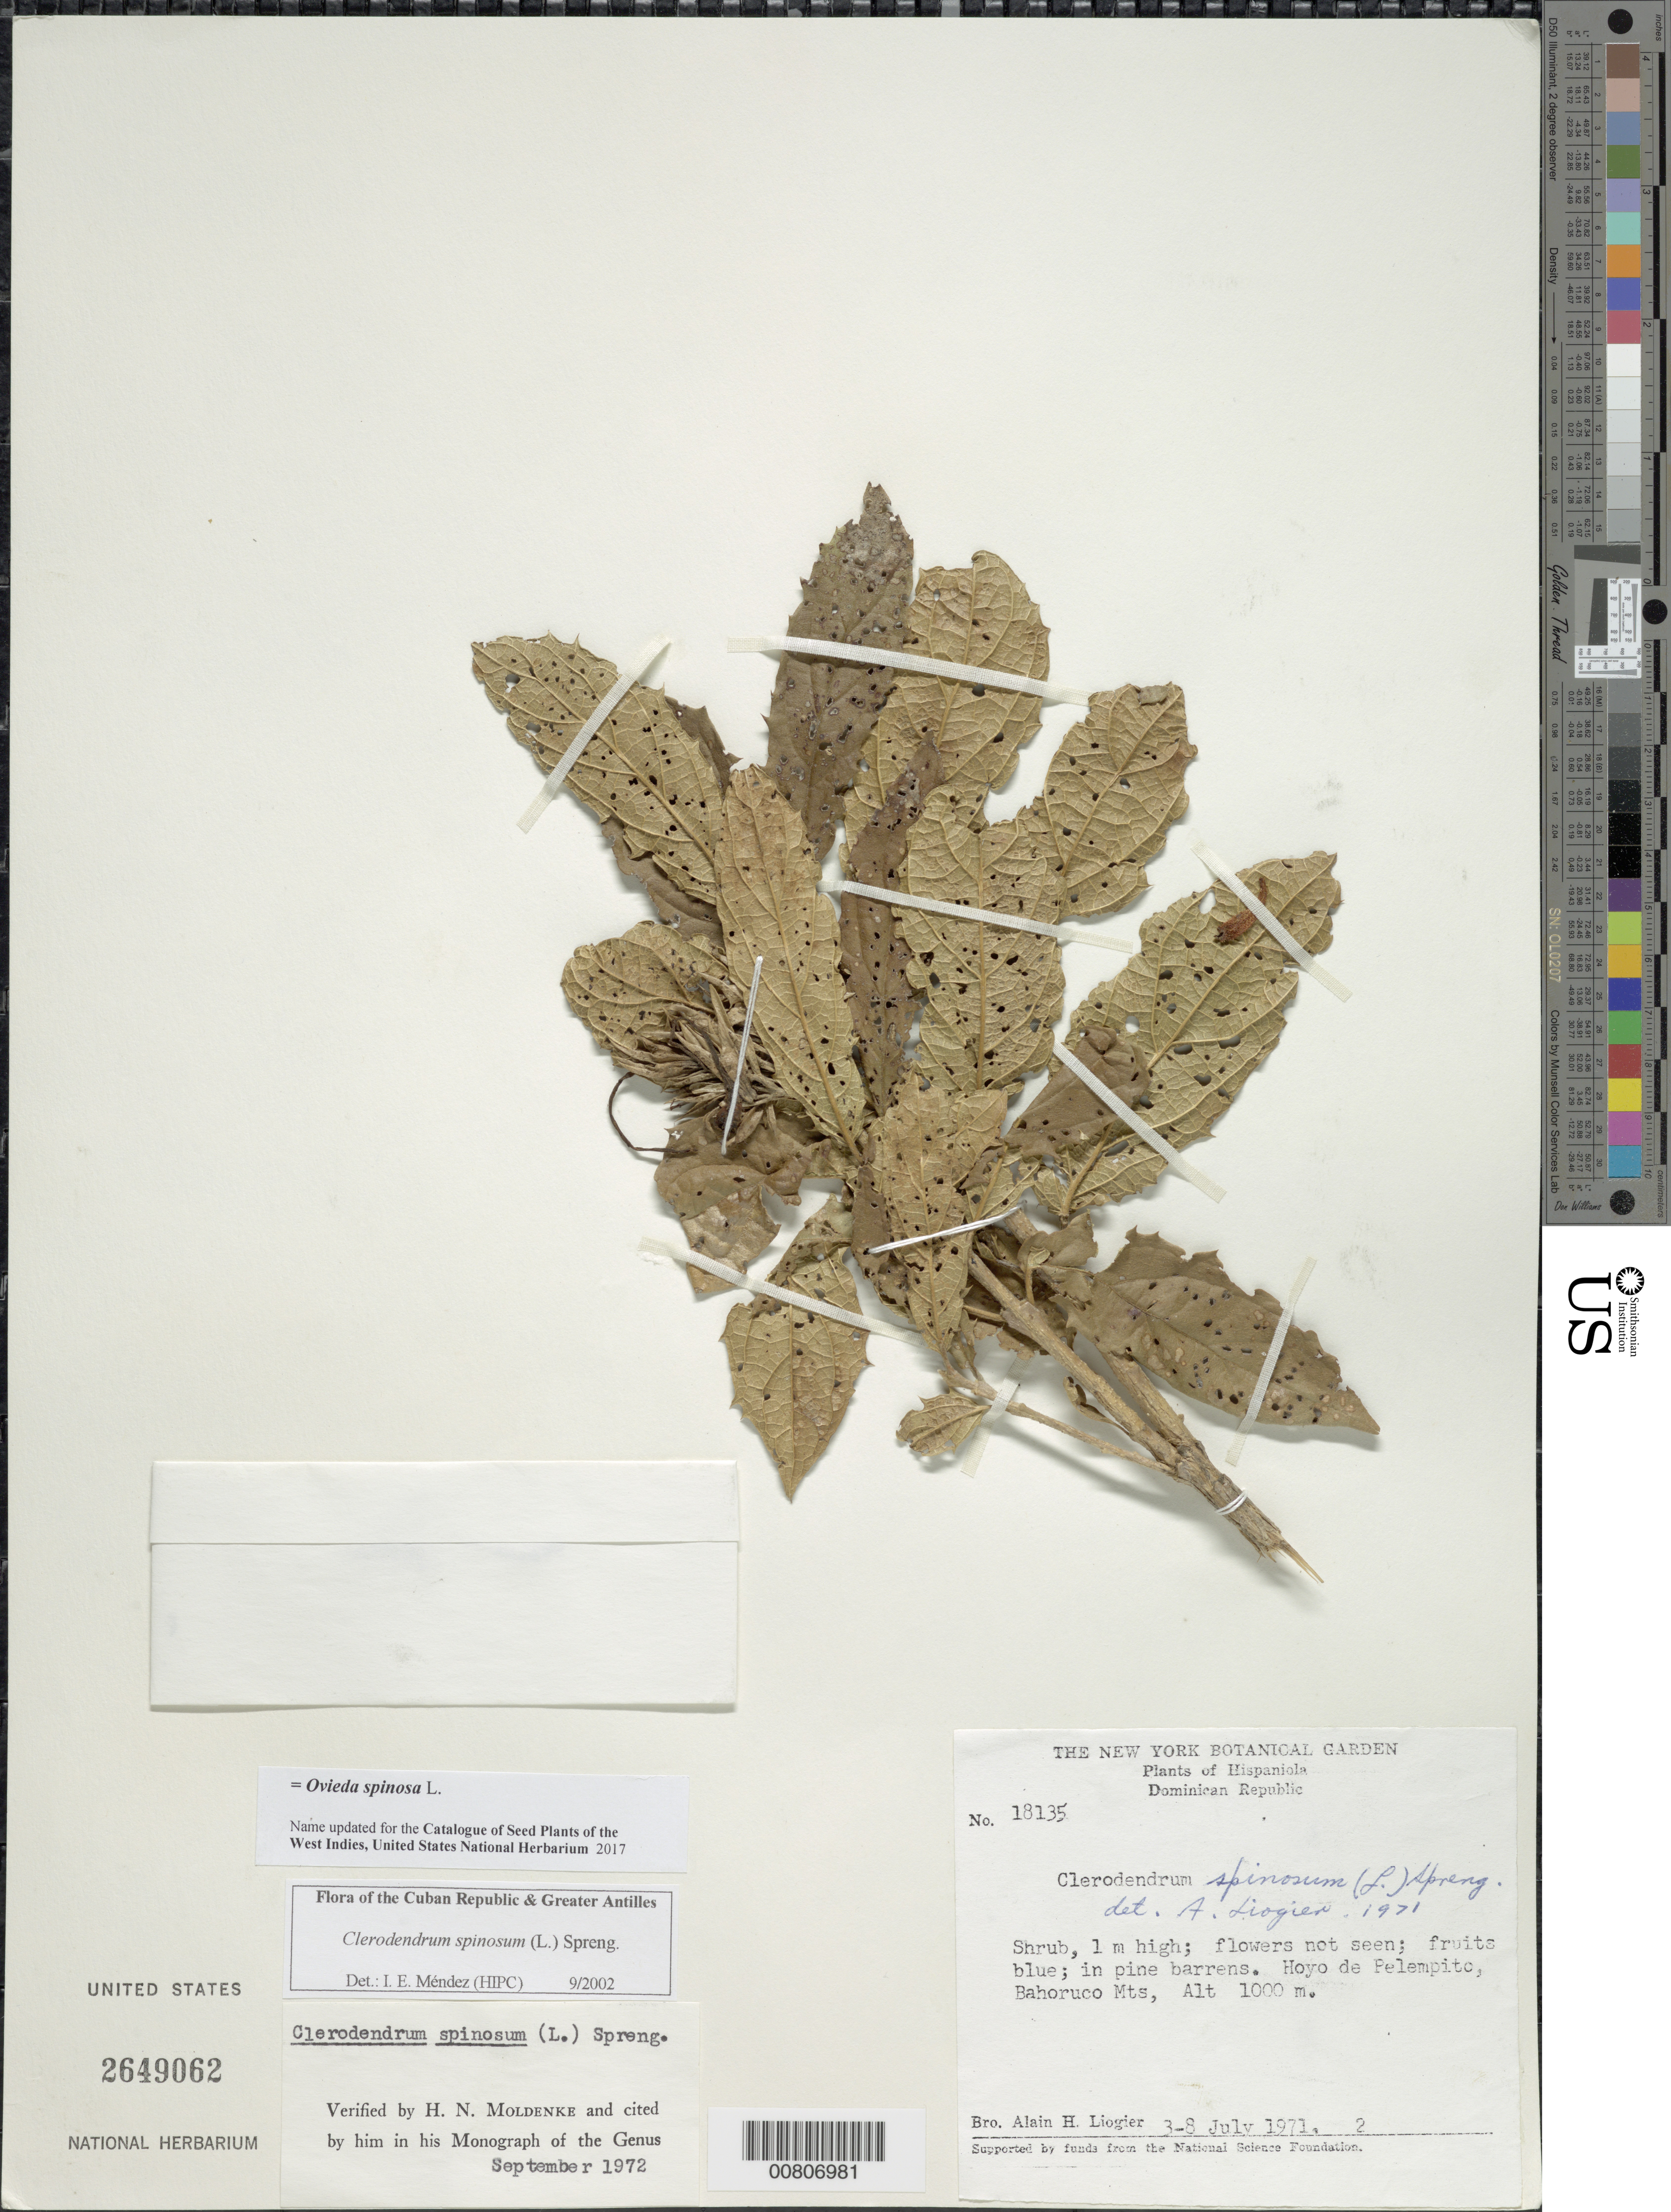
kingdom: Plantae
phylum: Tracheophyta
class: Magnoliopsida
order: Lamiales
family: Lamiaceae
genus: Ovieda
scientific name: Ovieda spinosa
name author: Sw.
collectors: A. H. Liogier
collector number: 18135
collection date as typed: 03 Jul 1981 to 08 Jul 1971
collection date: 1971-07-08/1981-07-03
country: Dominican Republic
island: Hispaniola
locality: Hoyo de Pelempito, Bahoruco Mts.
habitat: Pine barrens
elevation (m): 1000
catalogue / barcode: US 2649062